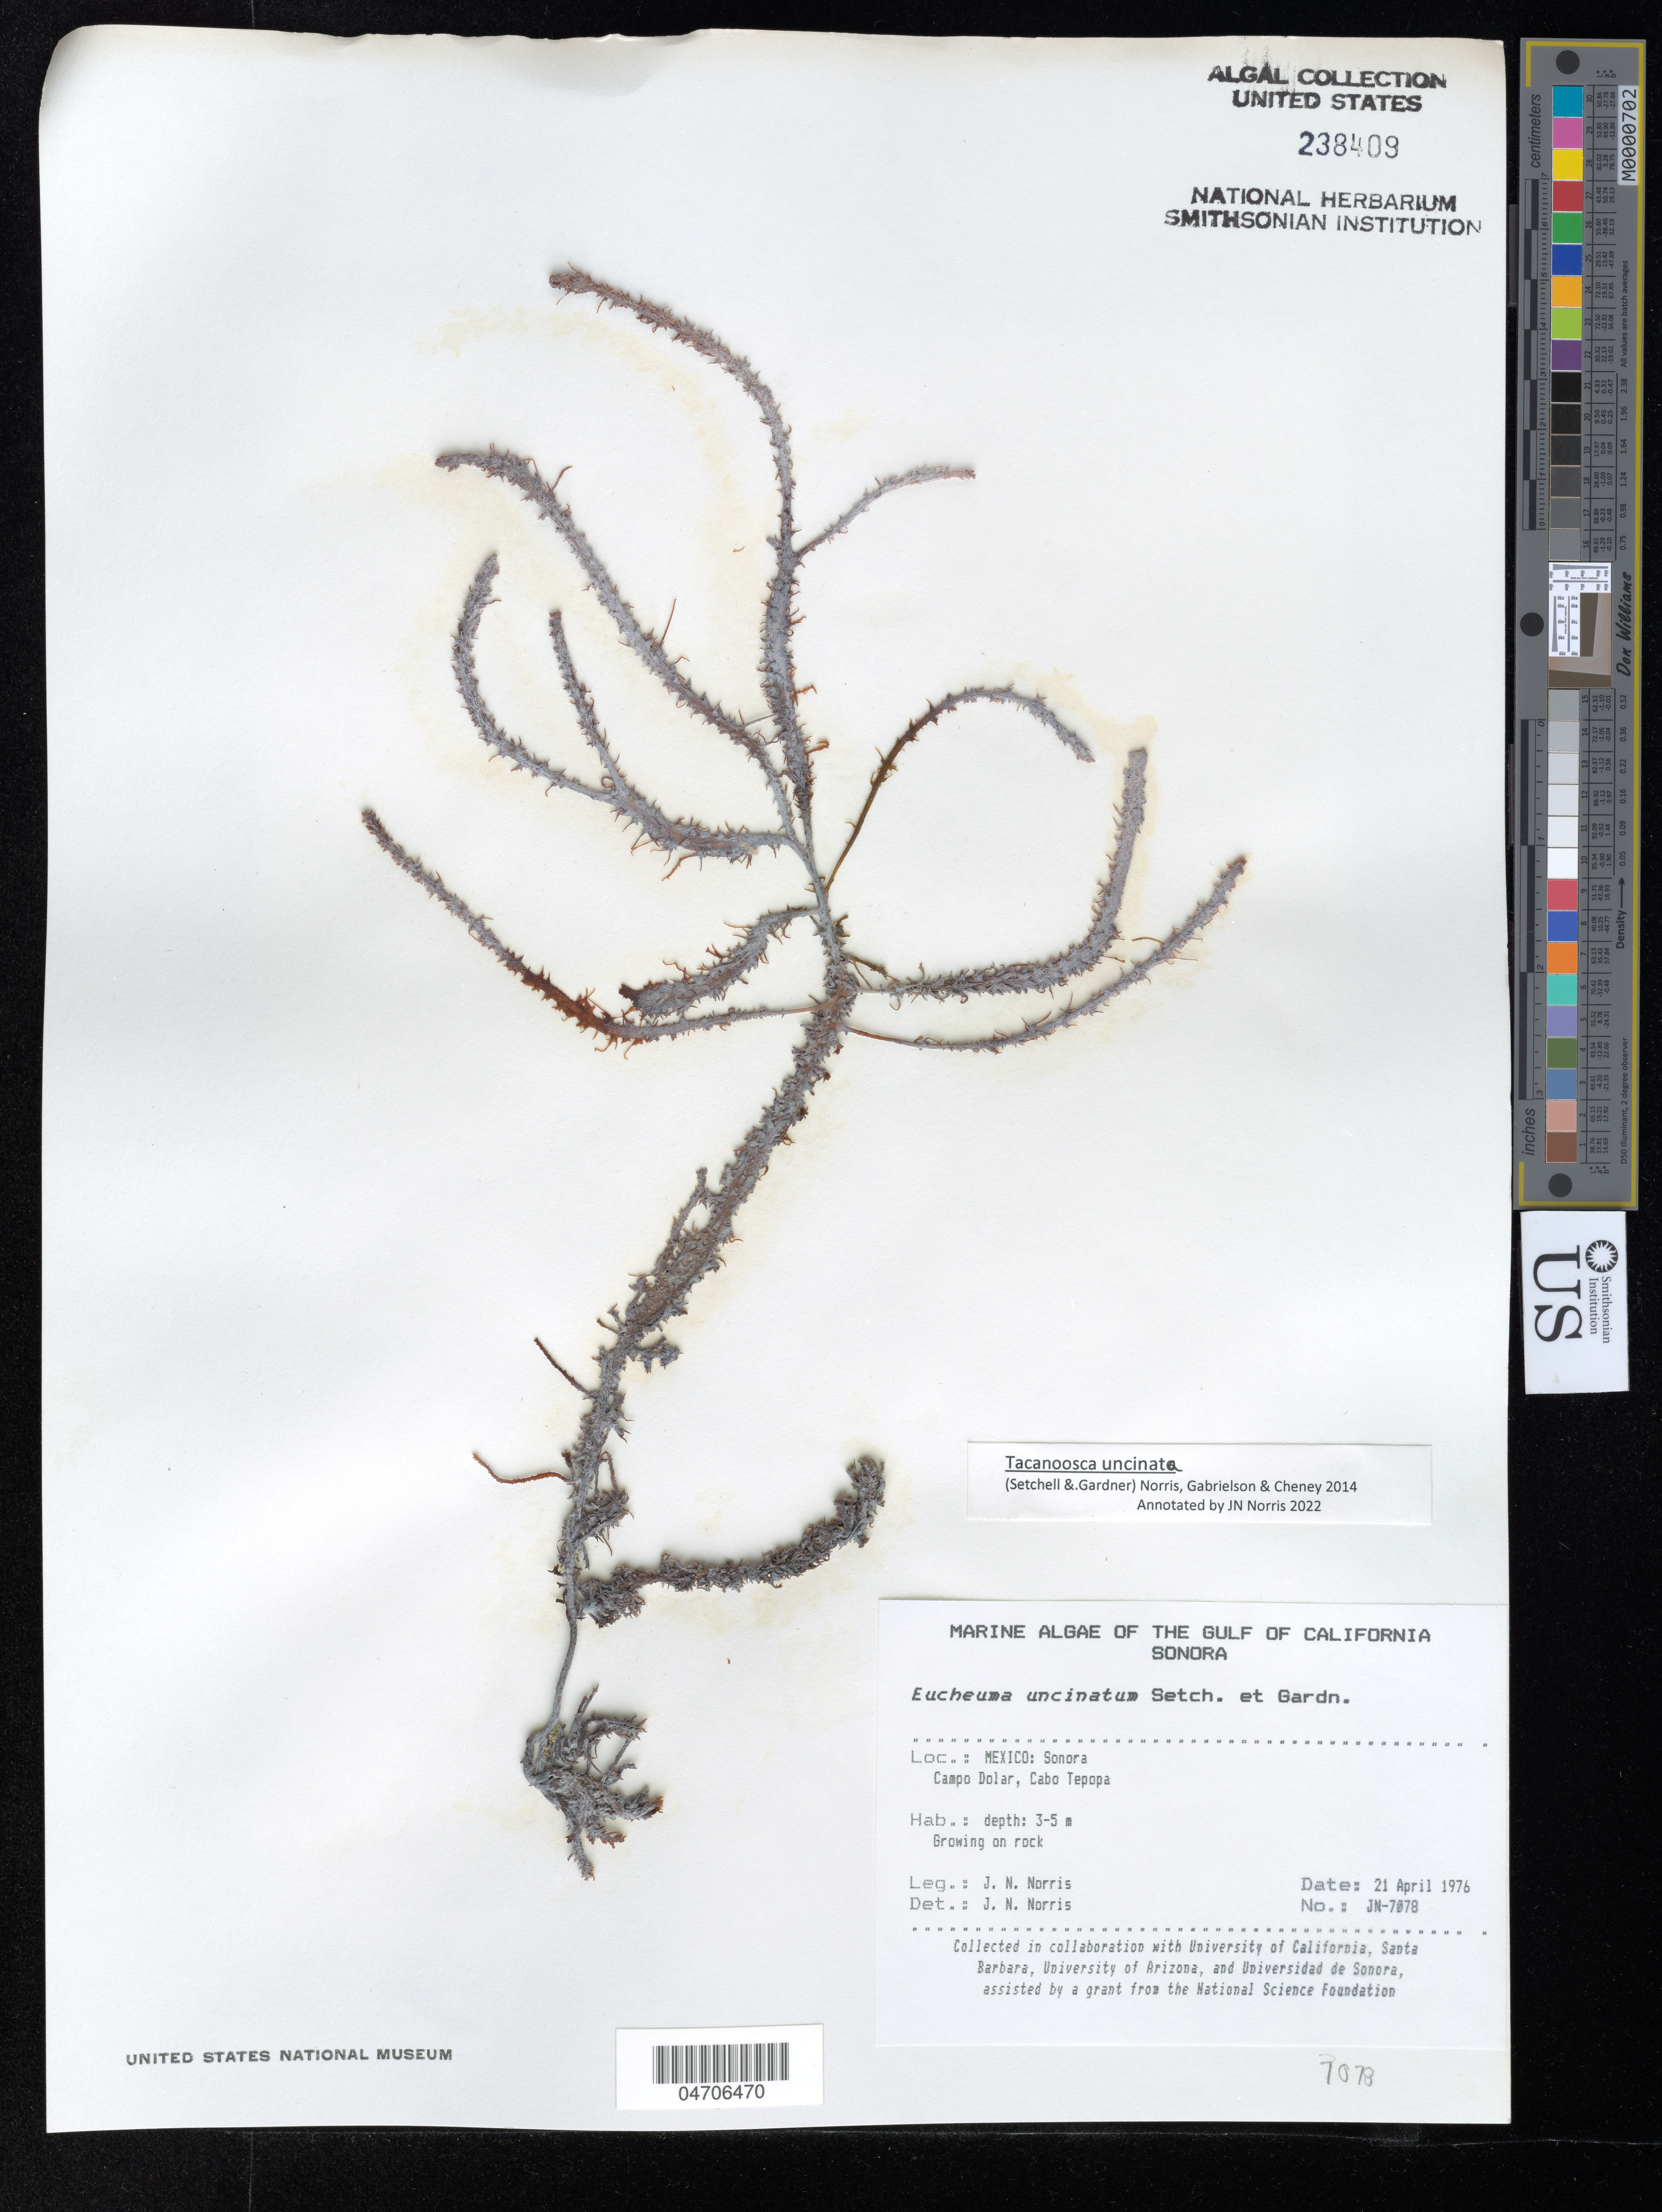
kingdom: Plantae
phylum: Rhodophyta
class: Florideophyceae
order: Gigartinales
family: Solieriaceae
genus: Tacanoosca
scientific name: Tacanoosca uncinata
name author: (Setchell & N.L. Gardner) J.N. Norris et al.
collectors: J. Norris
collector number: JN-7078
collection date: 1976-04-21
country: Mexico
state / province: Sonora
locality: The Gulf of California. Campo Dolar, Cabo Tepopa.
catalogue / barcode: US 238409